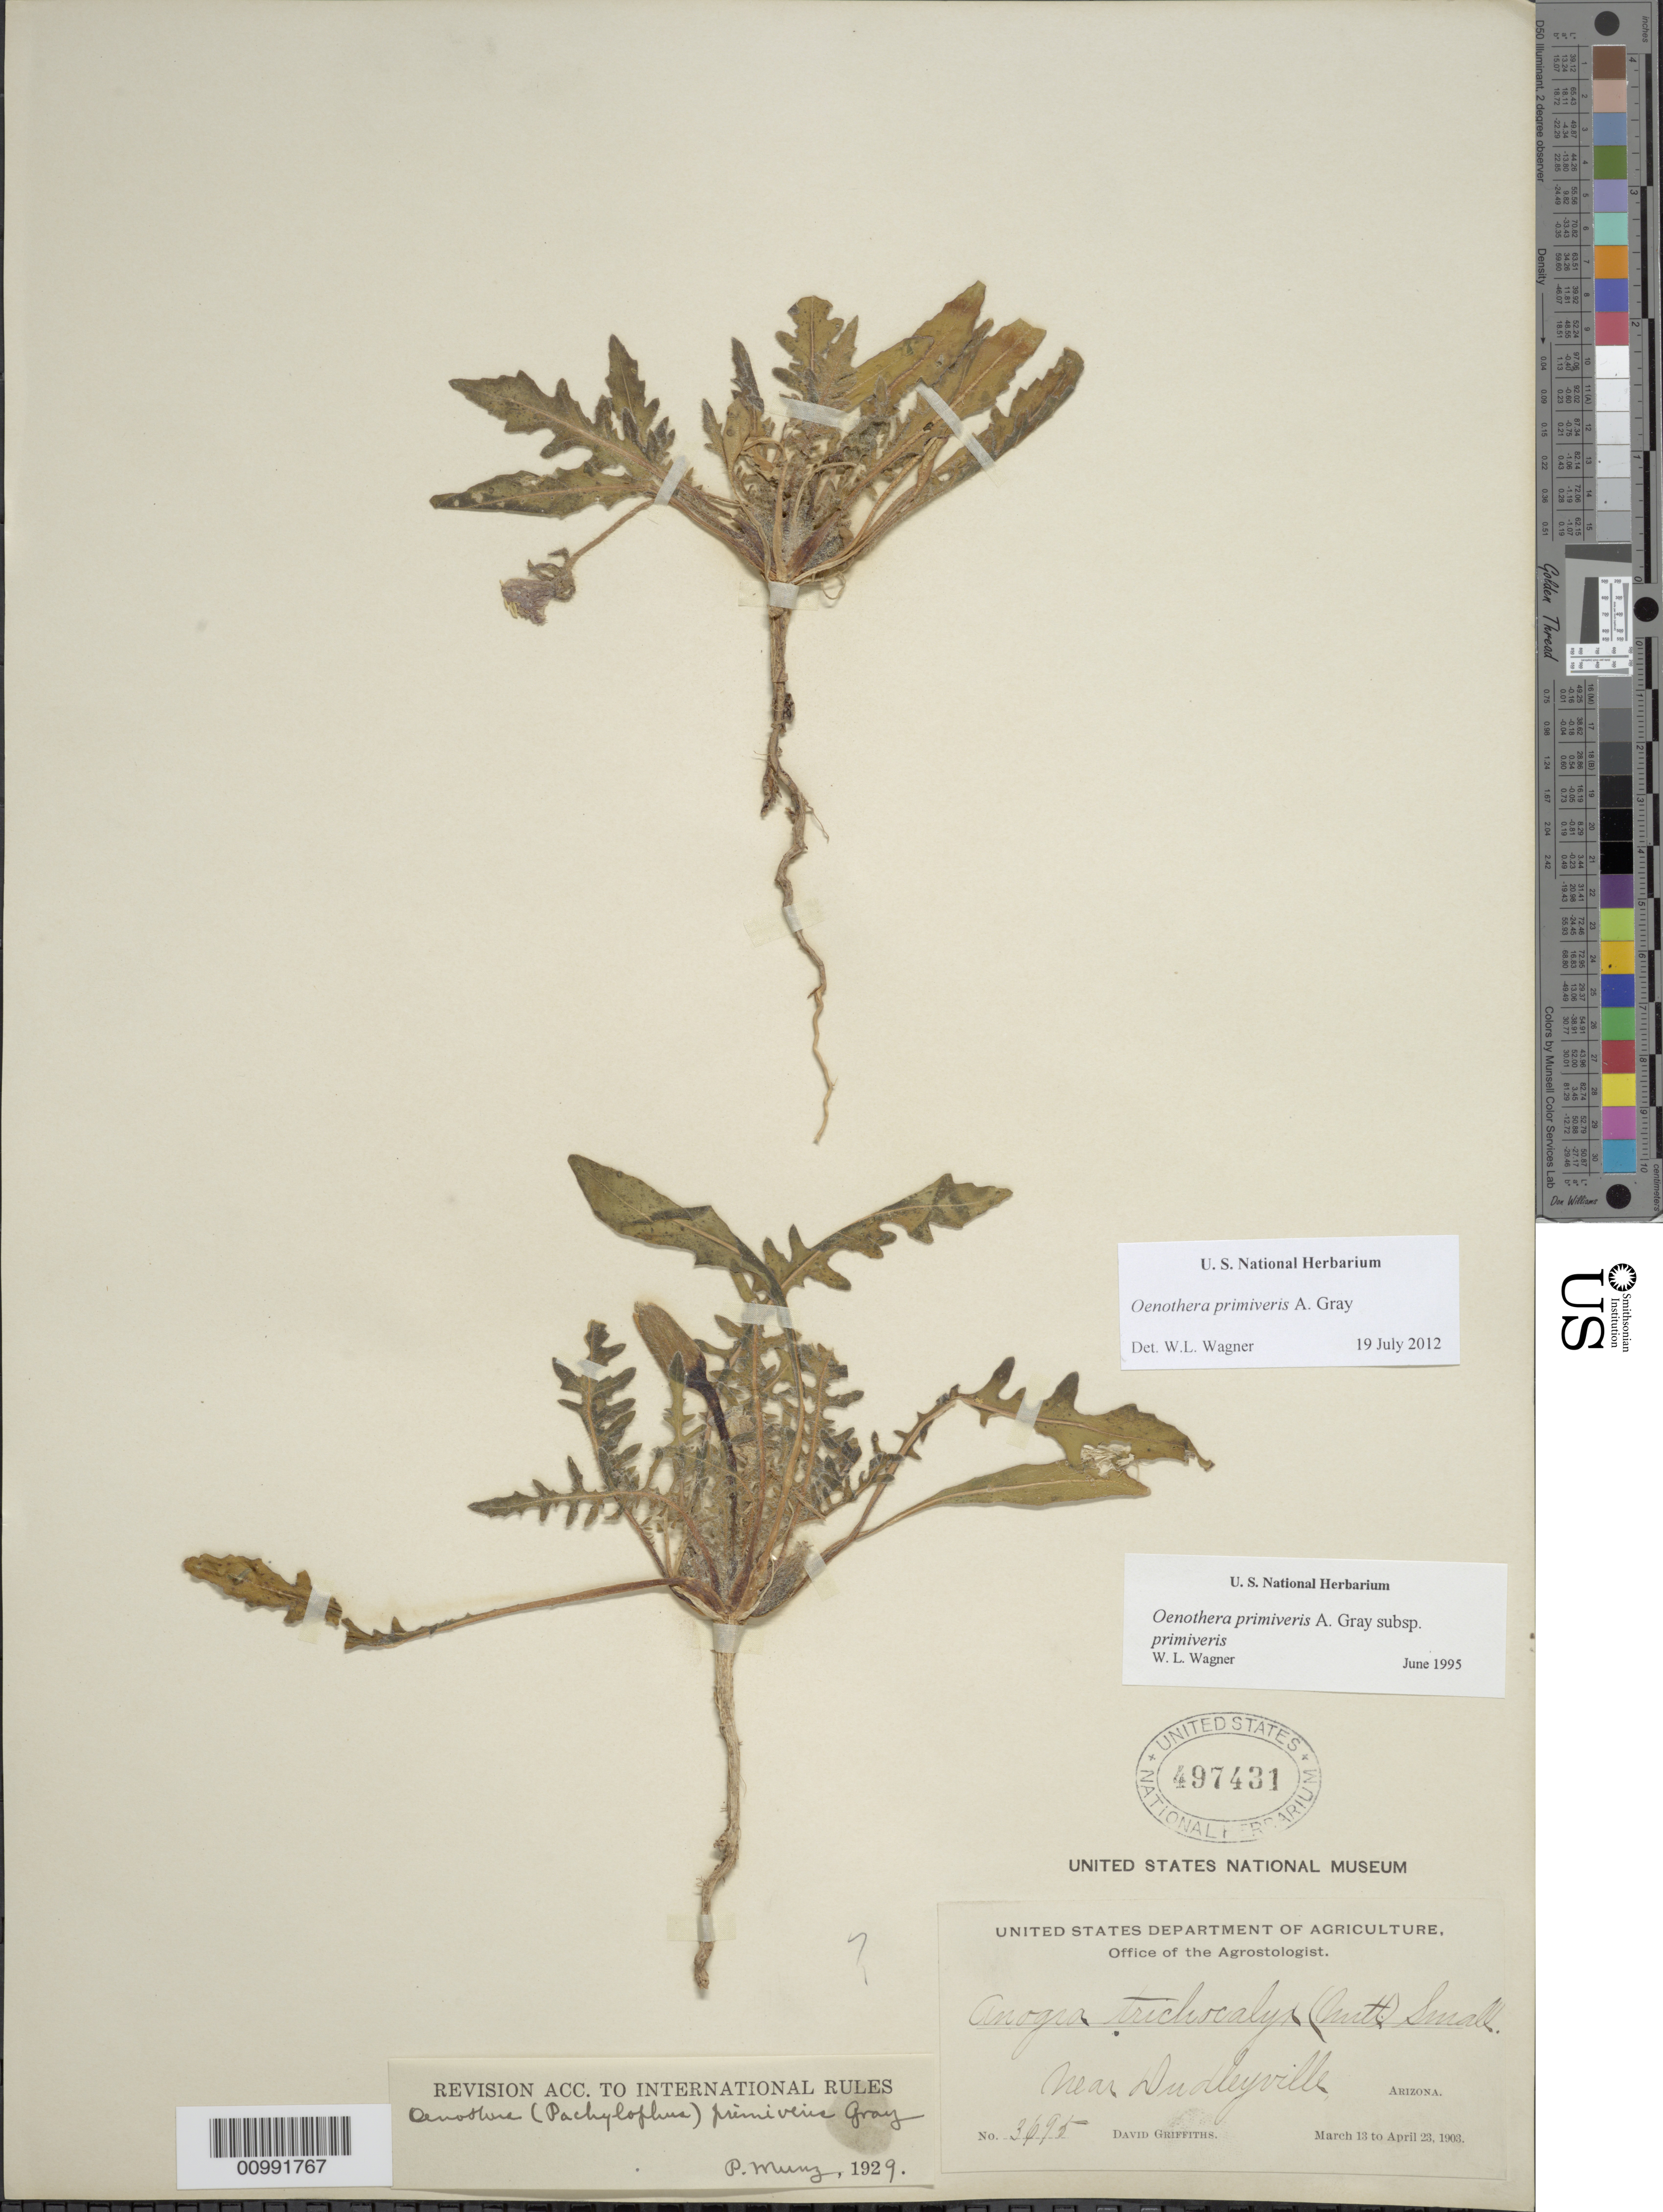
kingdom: Plantae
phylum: Tracheophyta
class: Magnoliopsida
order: Myrtales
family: Onagraceae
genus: Oenothera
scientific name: Oenothera primiveris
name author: A. Gray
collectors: D. Griffiths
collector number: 3695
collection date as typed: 13 Mar 1903 to 23 Apr 1903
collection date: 1903-03-13/1903-04-23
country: United States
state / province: Arizona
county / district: Pinal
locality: Near Dudleyville.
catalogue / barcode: US 497431